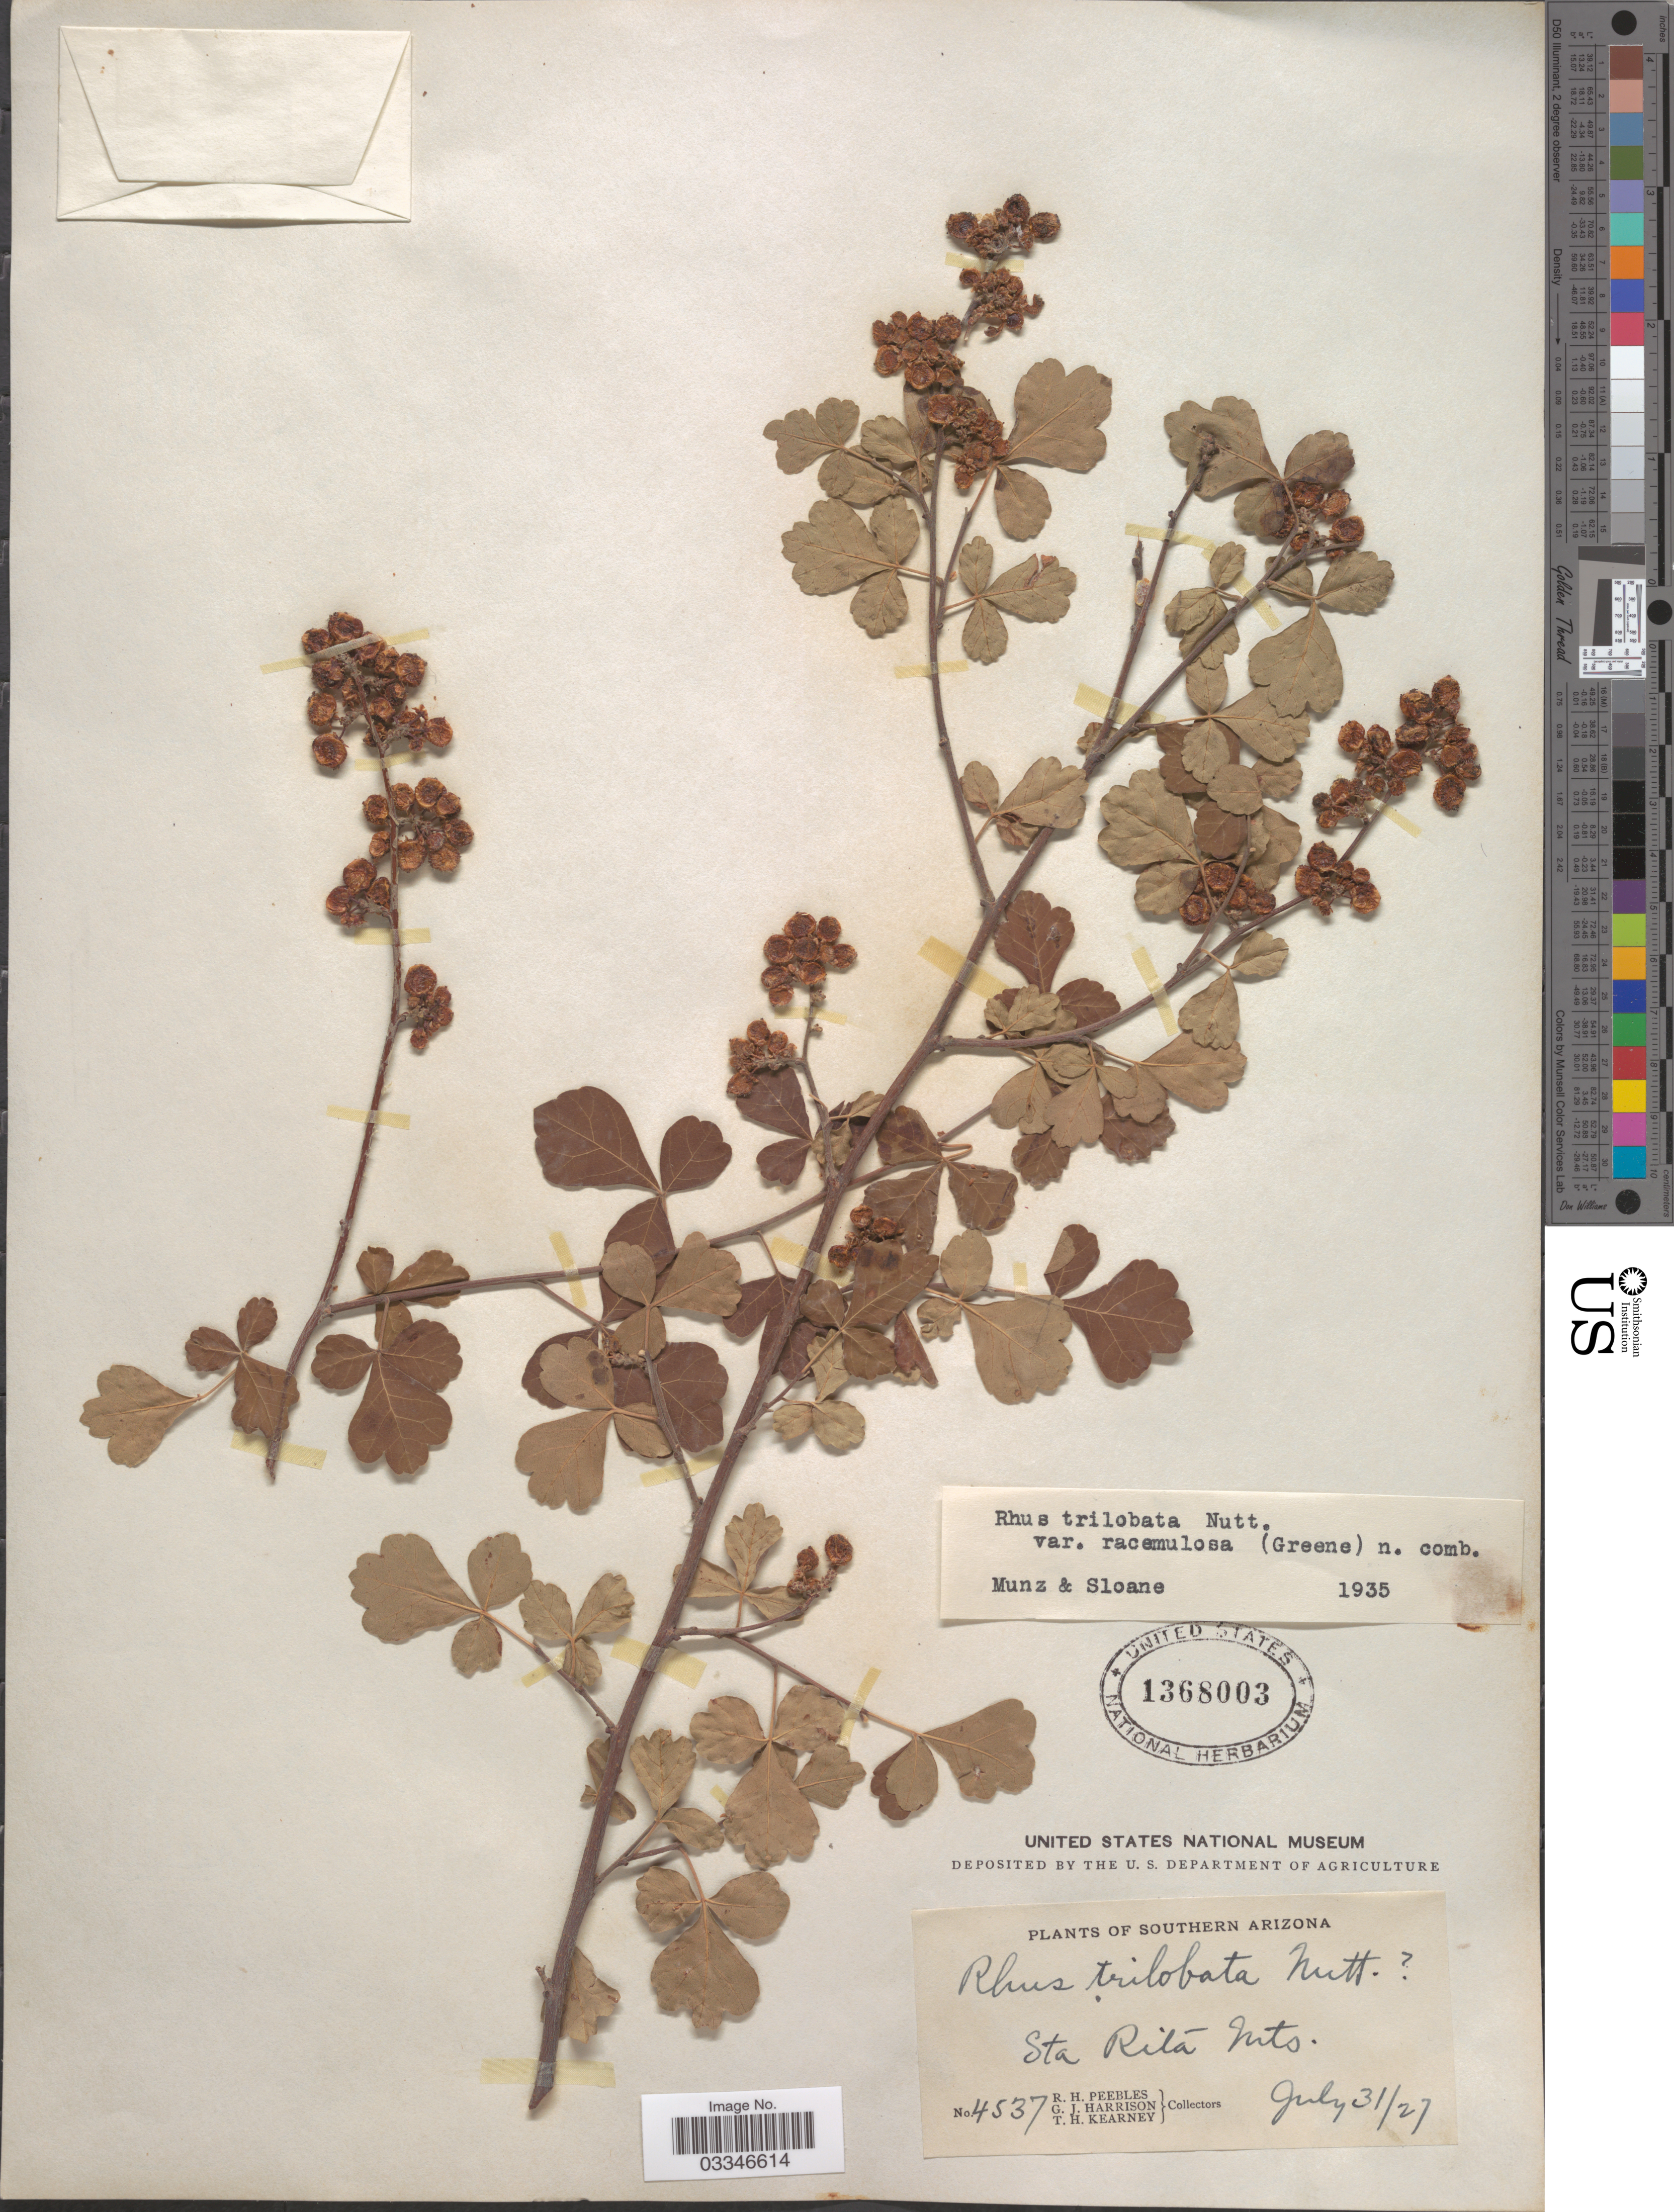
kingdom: Plantae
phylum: Tracheophyta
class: Magnoliopsida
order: Sapindales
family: Anacardiaceae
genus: Rhus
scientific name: Rhus trilobata var. racemulosa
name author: (Greene) F.A. Barkley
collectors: R. H. Peebles, G. J. Harrison & T. H. Kearney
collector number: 4537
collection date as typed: Transcribed d/m/y: 31/7/27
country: United States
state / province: Arizona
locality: Southern Arizona, Sta Rita Mts.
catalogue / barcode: US 1368003